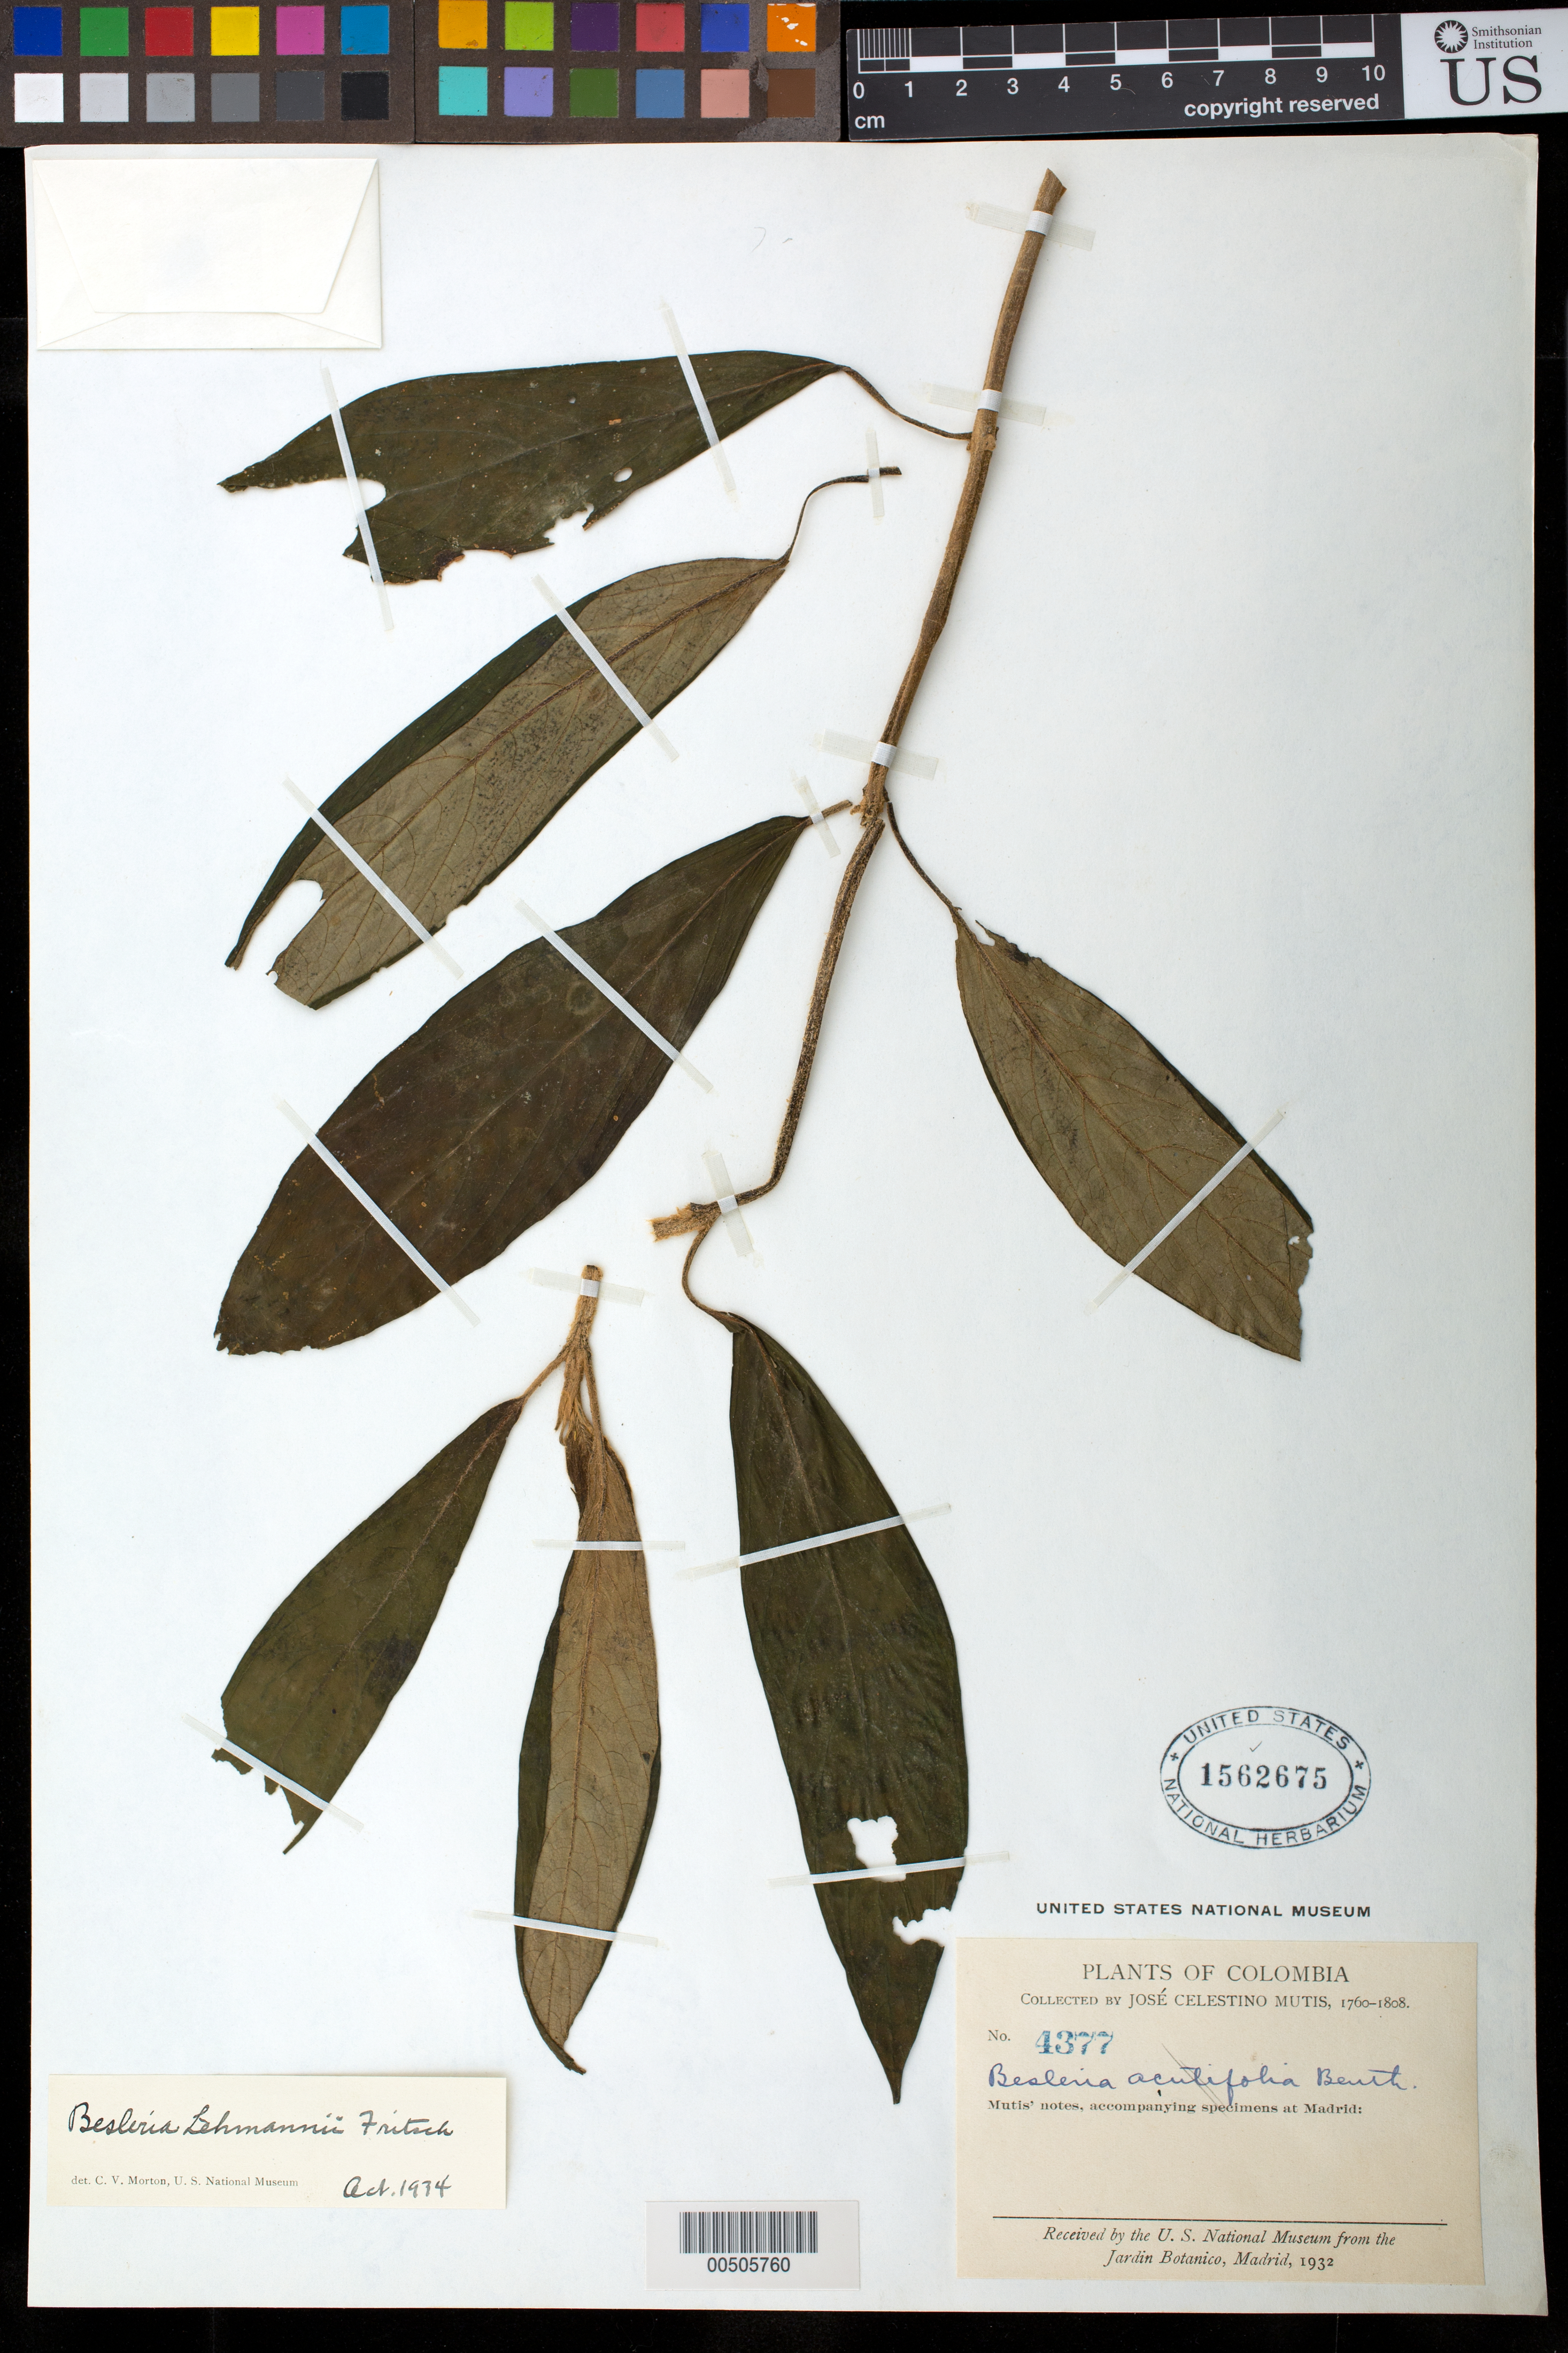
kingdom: Plantae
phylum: Tracheophyta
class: Magnoliopsida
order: Lamiales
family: Gesneriaceae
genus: Besleria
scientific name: Besleria sp.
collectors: J. C. B. Mutis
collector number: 4377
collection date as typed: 1760-1808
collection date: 1760/1808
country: Colombia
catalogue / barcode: US 1562675